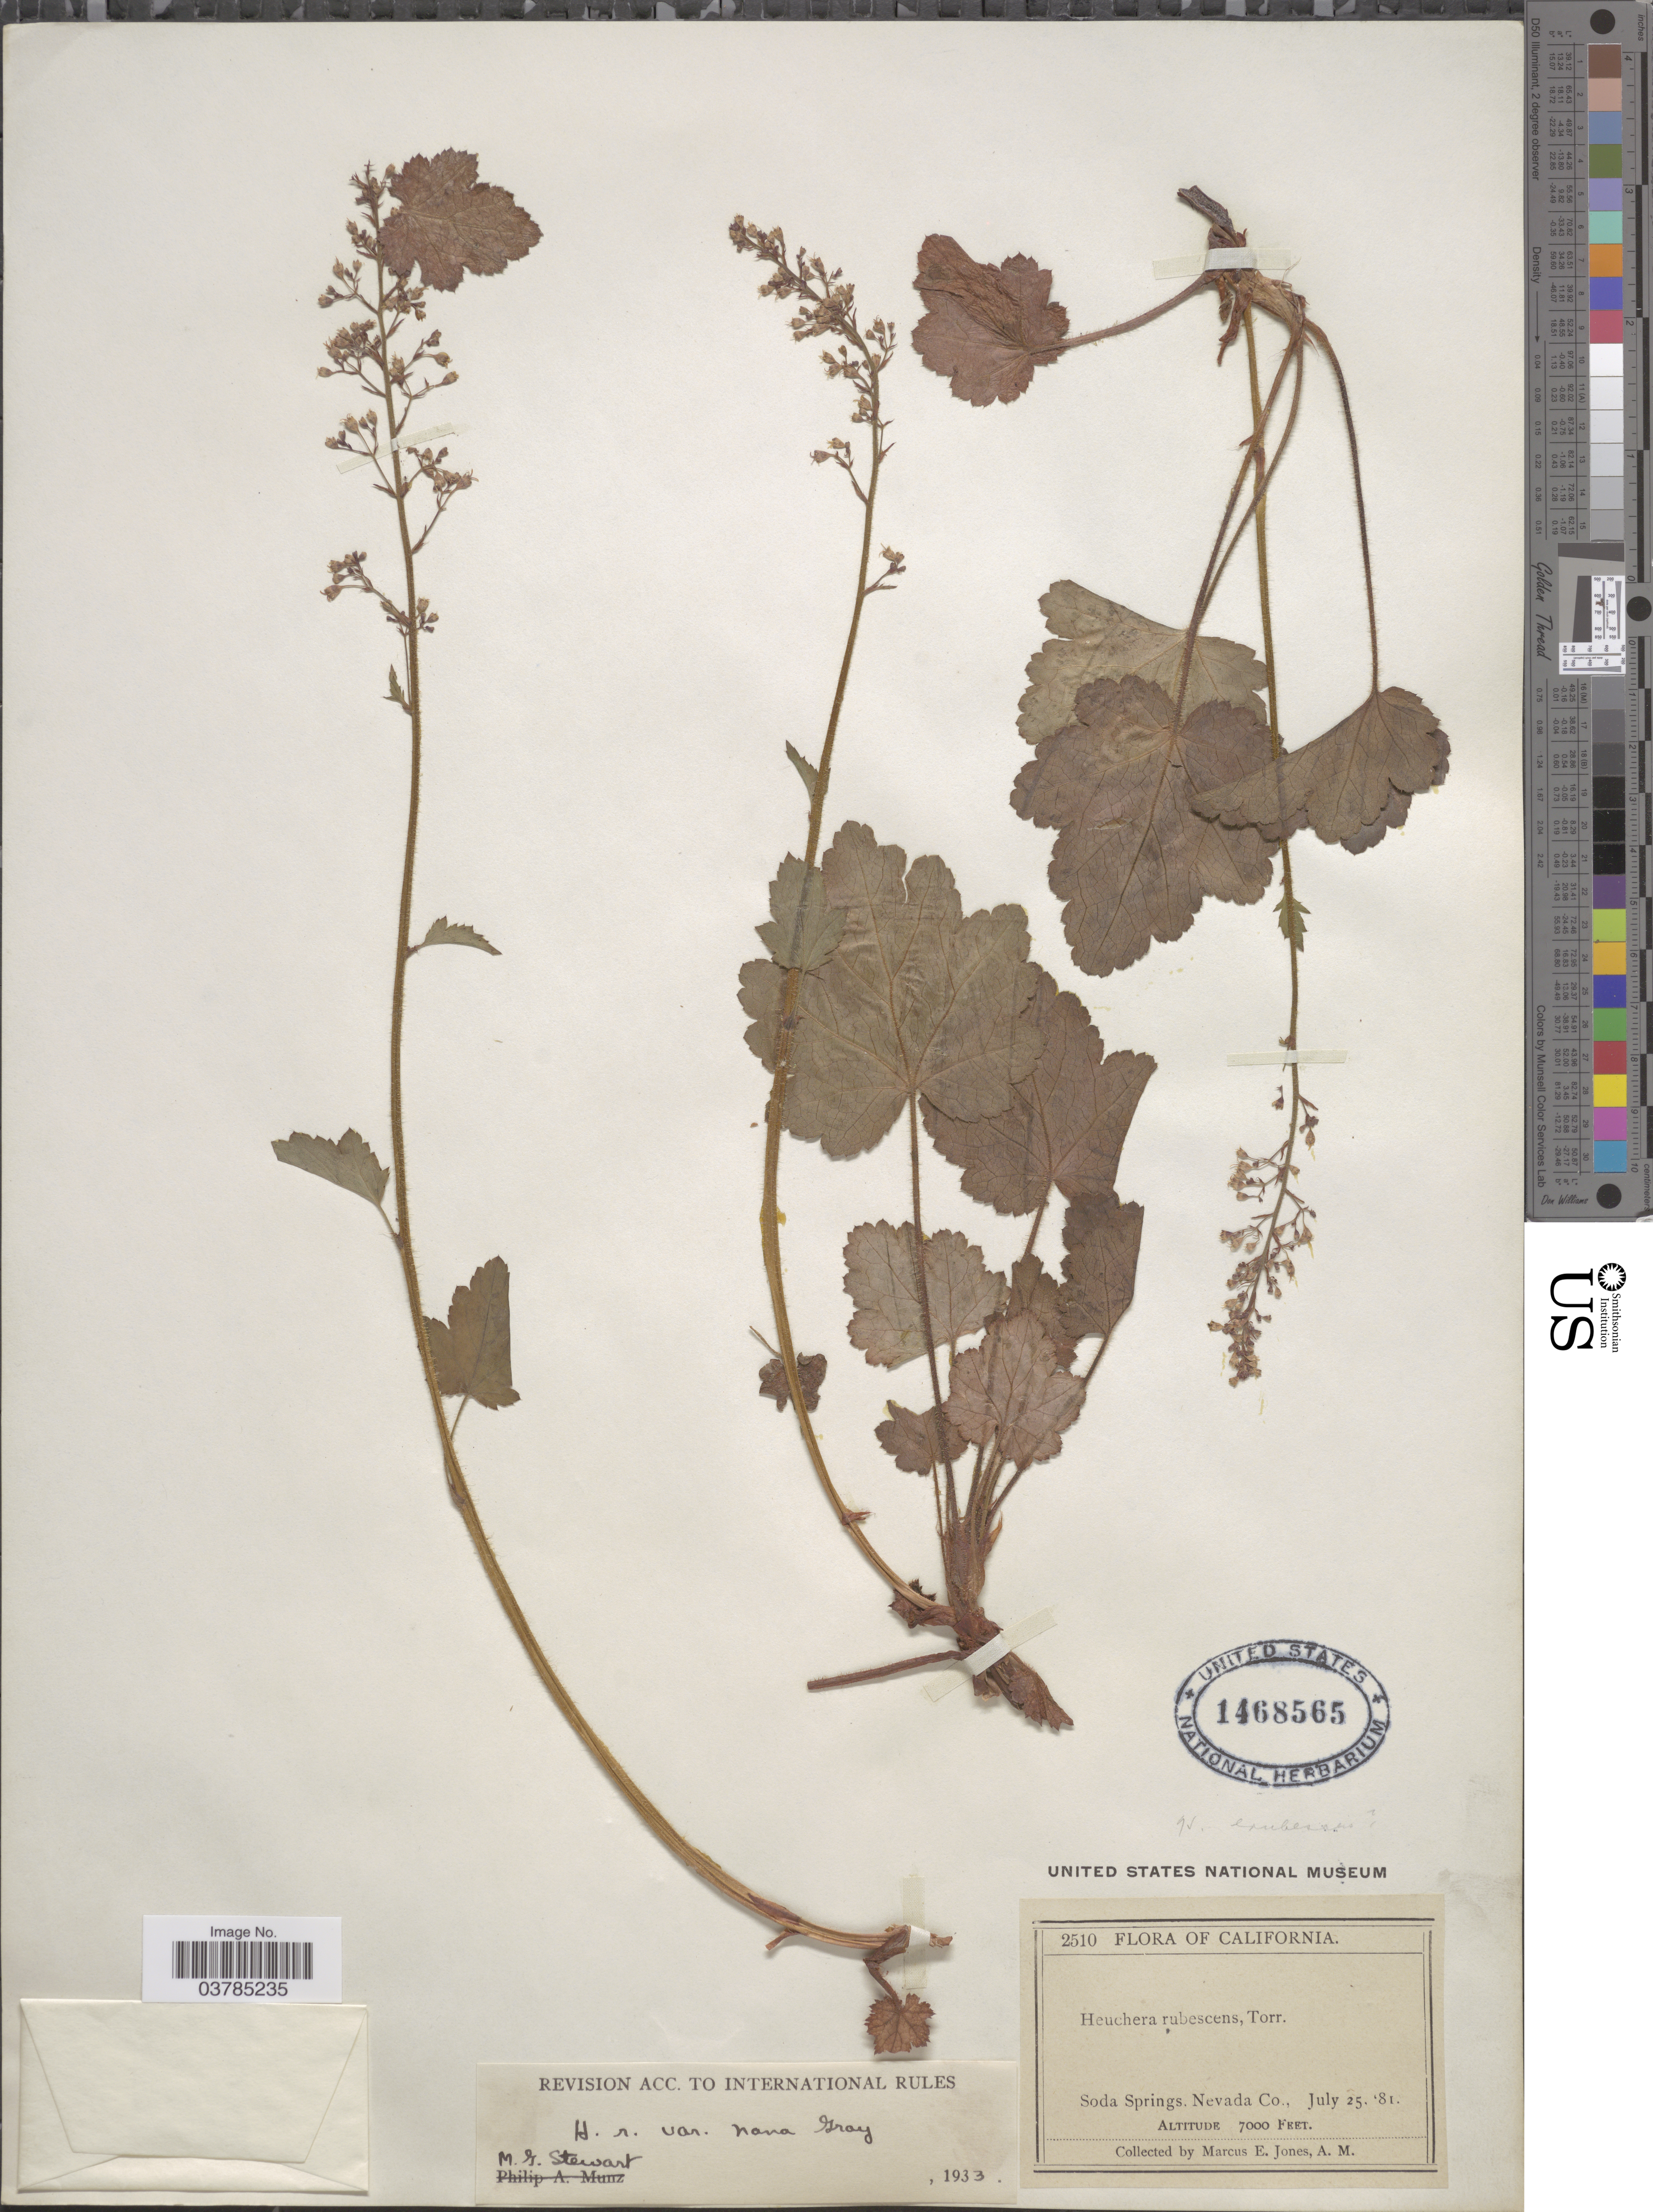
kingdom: Plantae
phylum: Tracheophyta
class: Magnoliopsida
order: Saxifragales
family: Saxifragaceae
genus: Heuchera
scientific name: Heuchera rubescens var. nana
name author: A. Gray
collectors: M. E. Jones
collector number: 2510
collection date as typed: Transcribed d/m/y: 25/7/81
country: United States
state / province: California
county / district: Nevada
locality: Soda Springs, Nevada Co.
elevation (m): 2134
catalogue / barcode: US 1468565